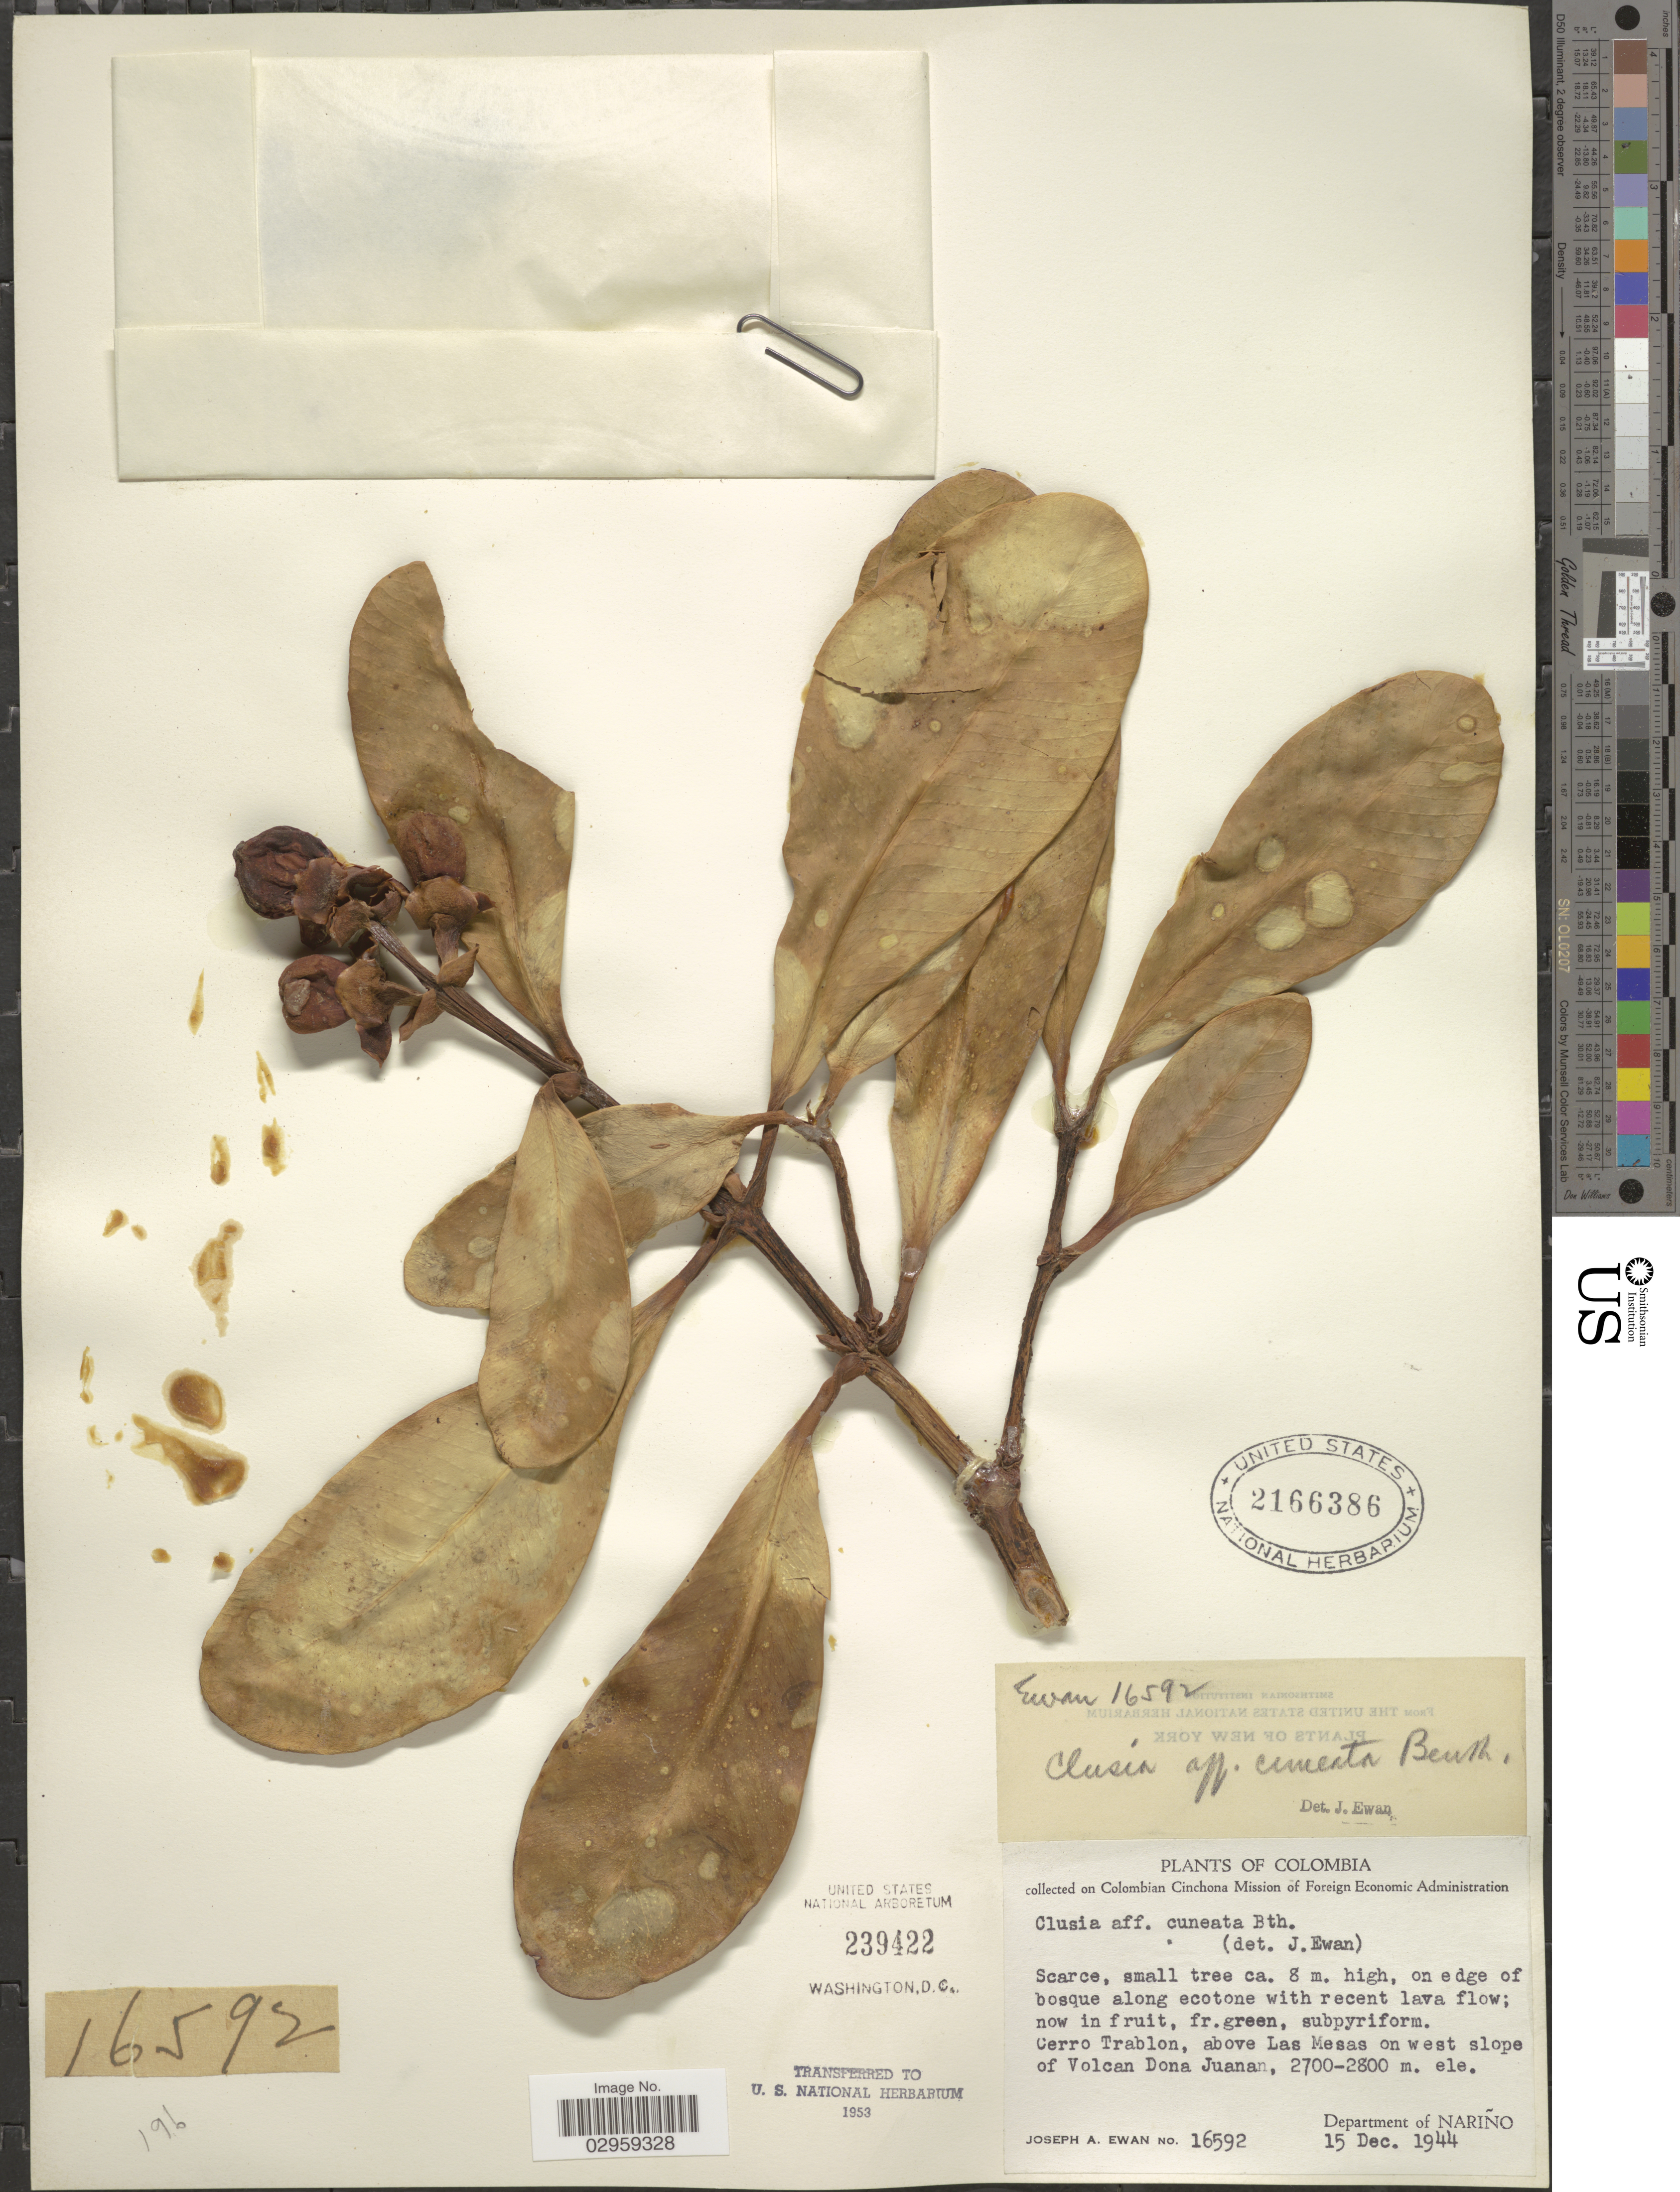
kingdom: Plantae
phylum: Tracheophyta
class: Magnoliopsida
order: Malpighiales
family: Clusiaceae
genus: Clusia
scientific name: Clusia cuneata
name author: Benth.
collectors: J. A. Ewan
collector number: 16592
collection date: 1944-12-15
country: Colombia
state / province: Nariño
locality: Cerro Trablon, above Las Mesas, on west slope of Volcan Dona Juana. Department of Nariño.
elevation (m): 2700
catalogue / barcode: US 2166386